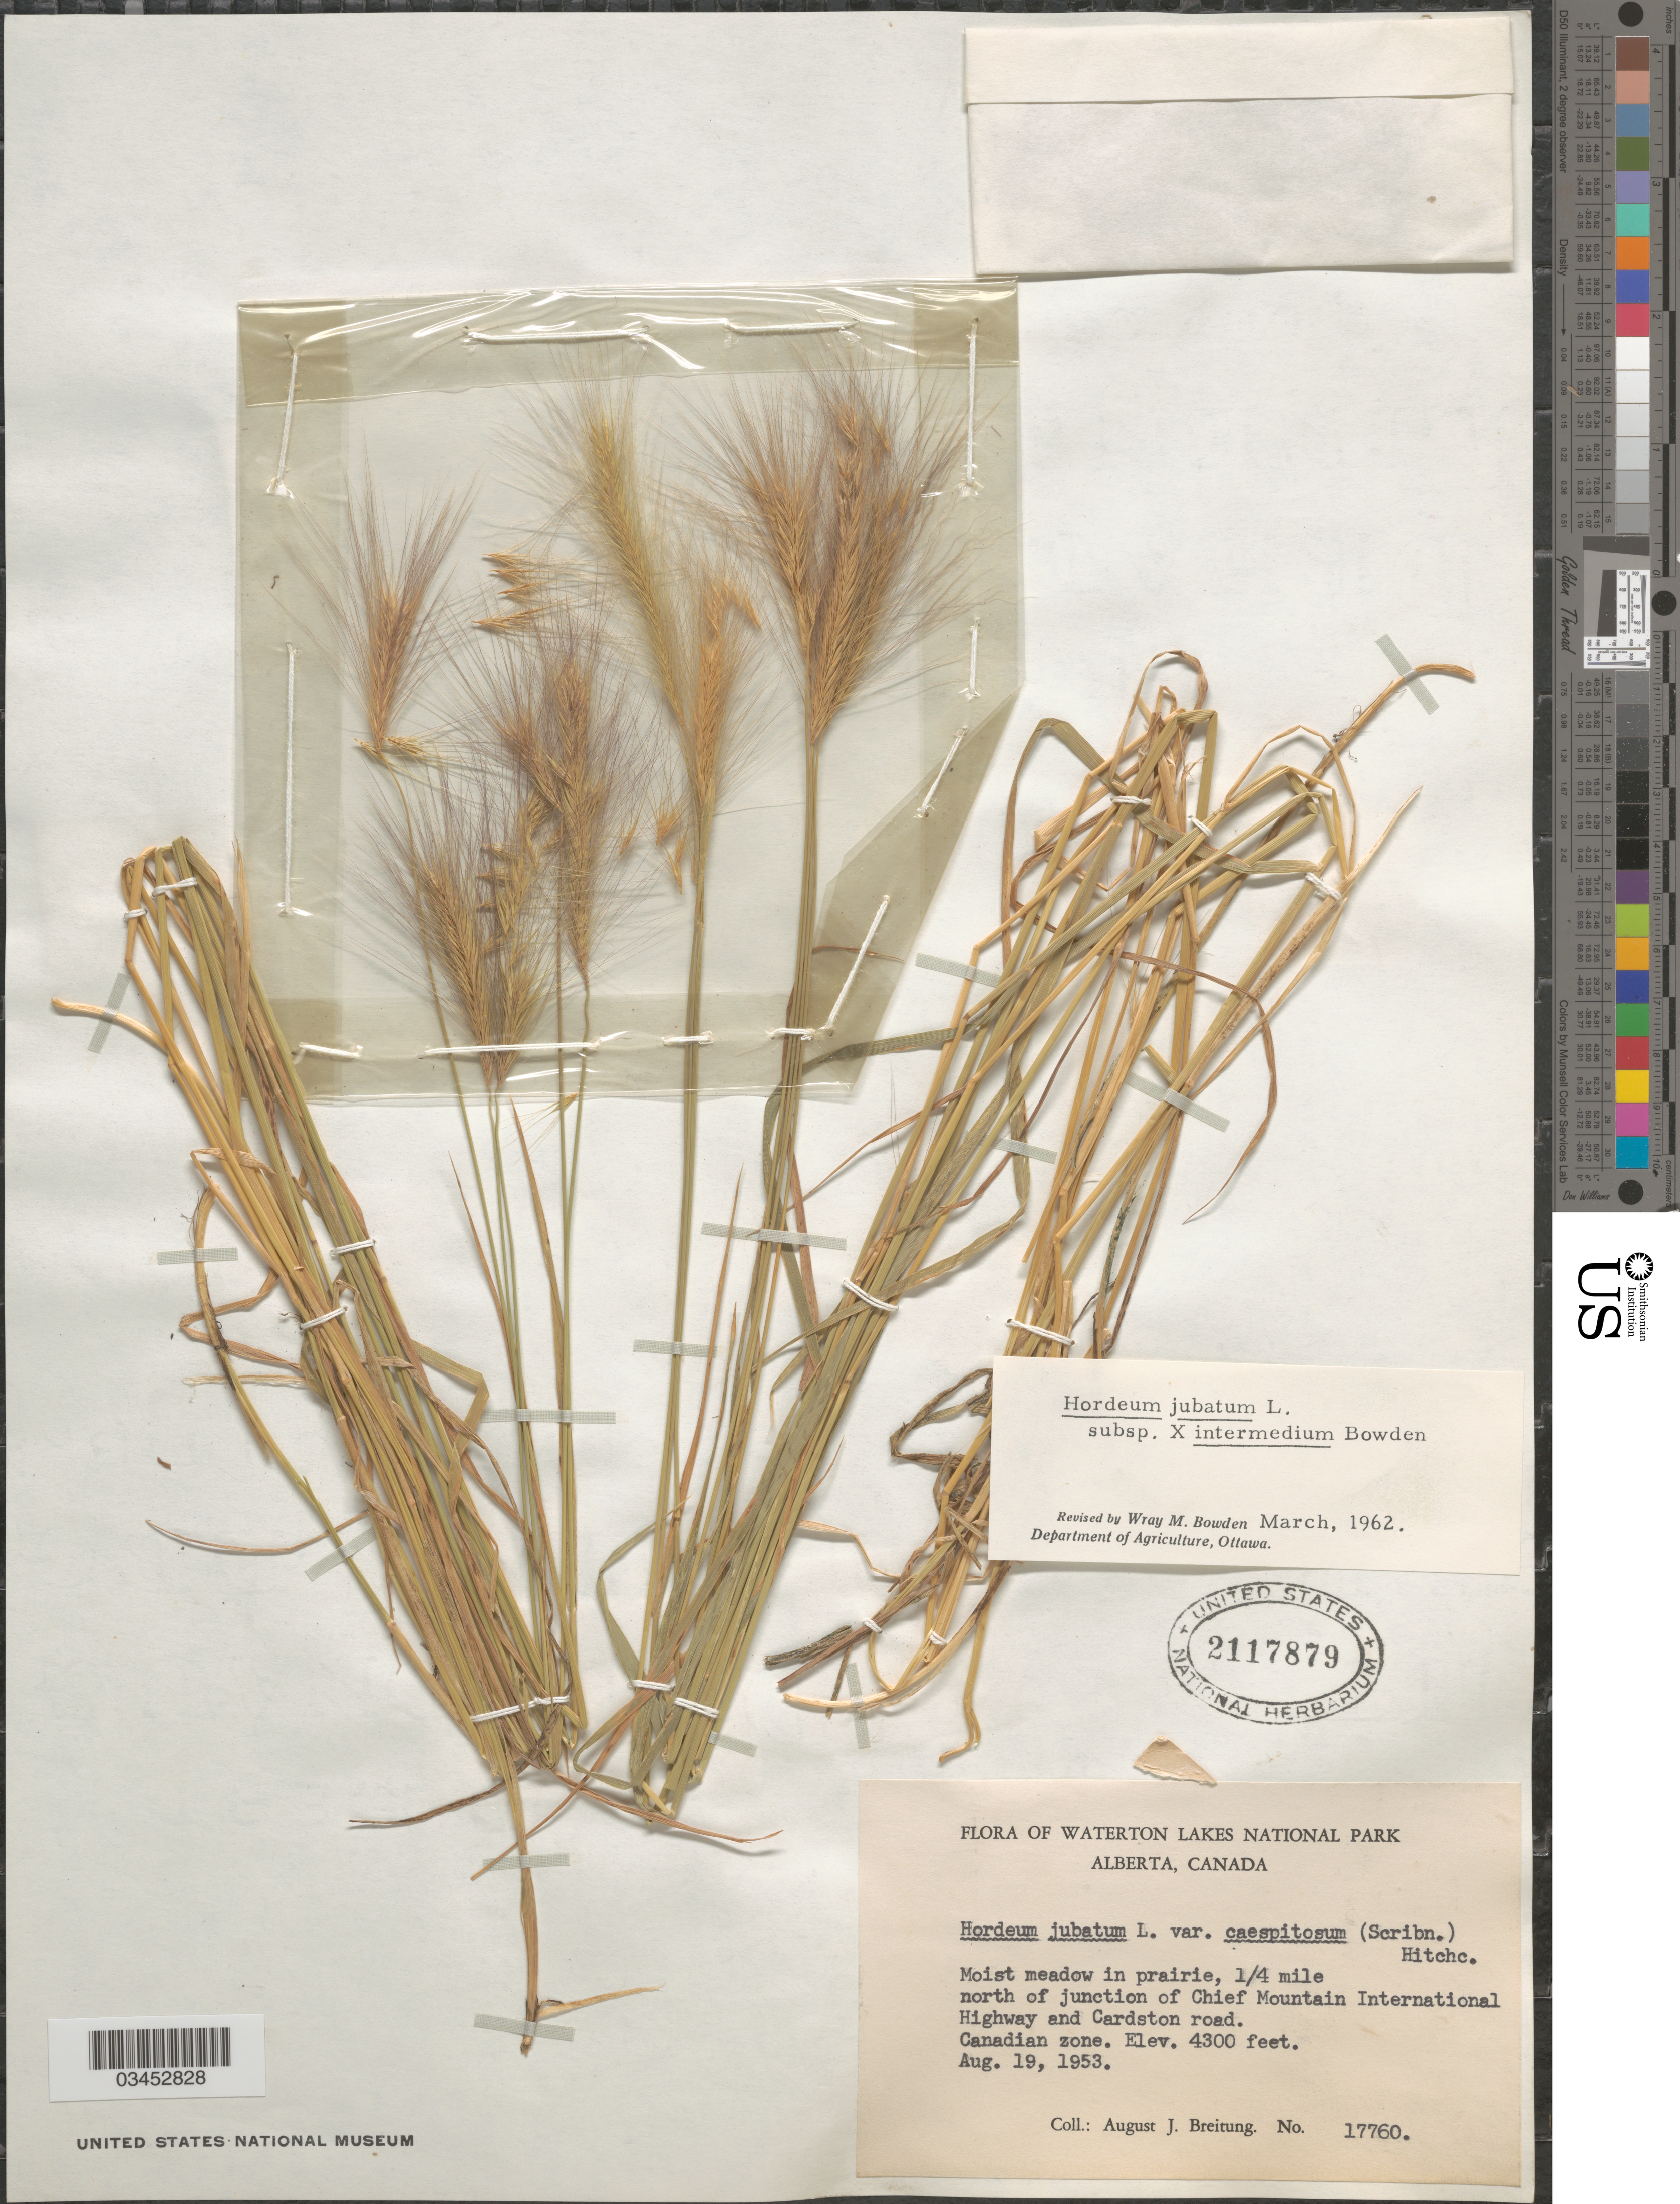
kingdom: Plantae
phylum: Tracheophyta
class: Liliopsida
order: Poales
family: Poaceae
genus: Hordeum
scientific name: Hordeum jubatum nothosubsp. intermedium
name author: Bowden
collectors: A. Breitung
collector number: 17760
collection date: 1953-08-19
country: Canada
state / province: Alberta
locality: Waterton Lakes National park. Moist meadow in prairie, ¼ mile north of junction of Chief Mountain International Highway and Carston road. Canadian zone.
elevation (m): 1311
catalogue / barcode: US 2117879